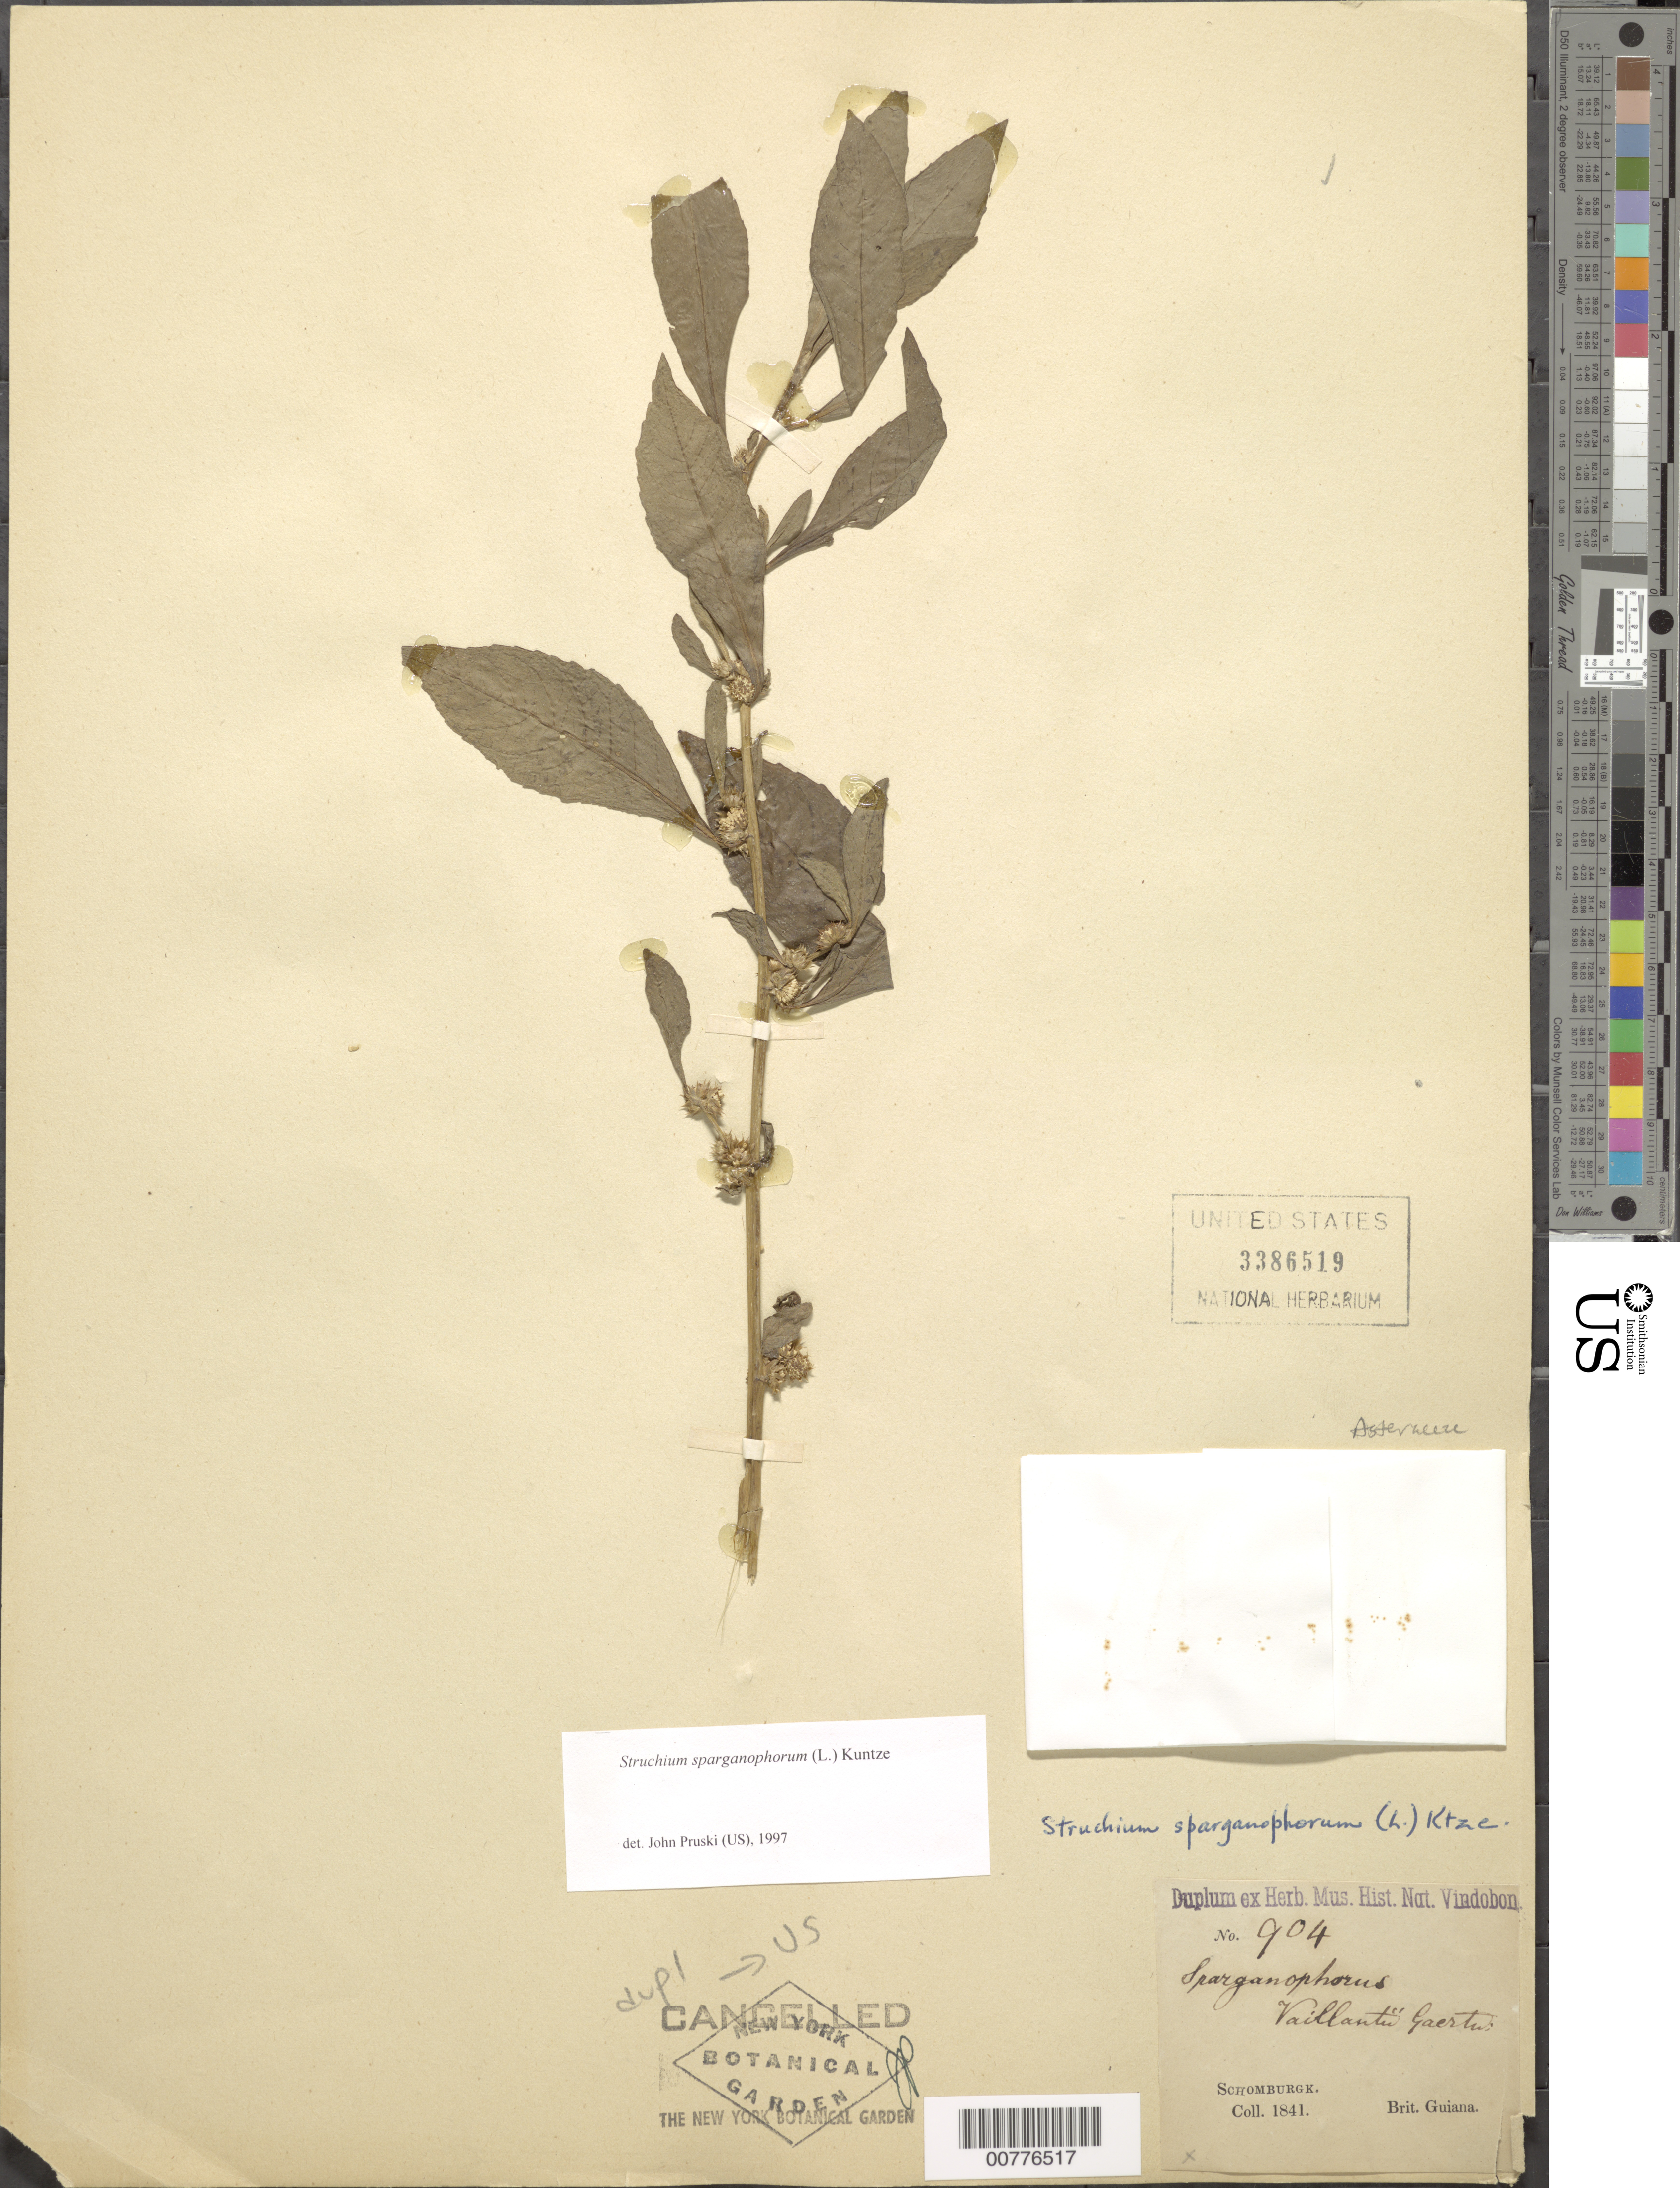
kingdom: Plantae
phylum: Tracheophyta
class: Magnoliopsida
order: Asterales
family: Asteraceae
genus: Struchium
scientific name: Struchium sparganophorum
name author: (L.) Kuntze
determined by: Pruski, J. F.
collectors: -- Schomburgk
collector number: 904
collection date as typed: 1841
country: Guyana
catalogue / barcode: US 3386519